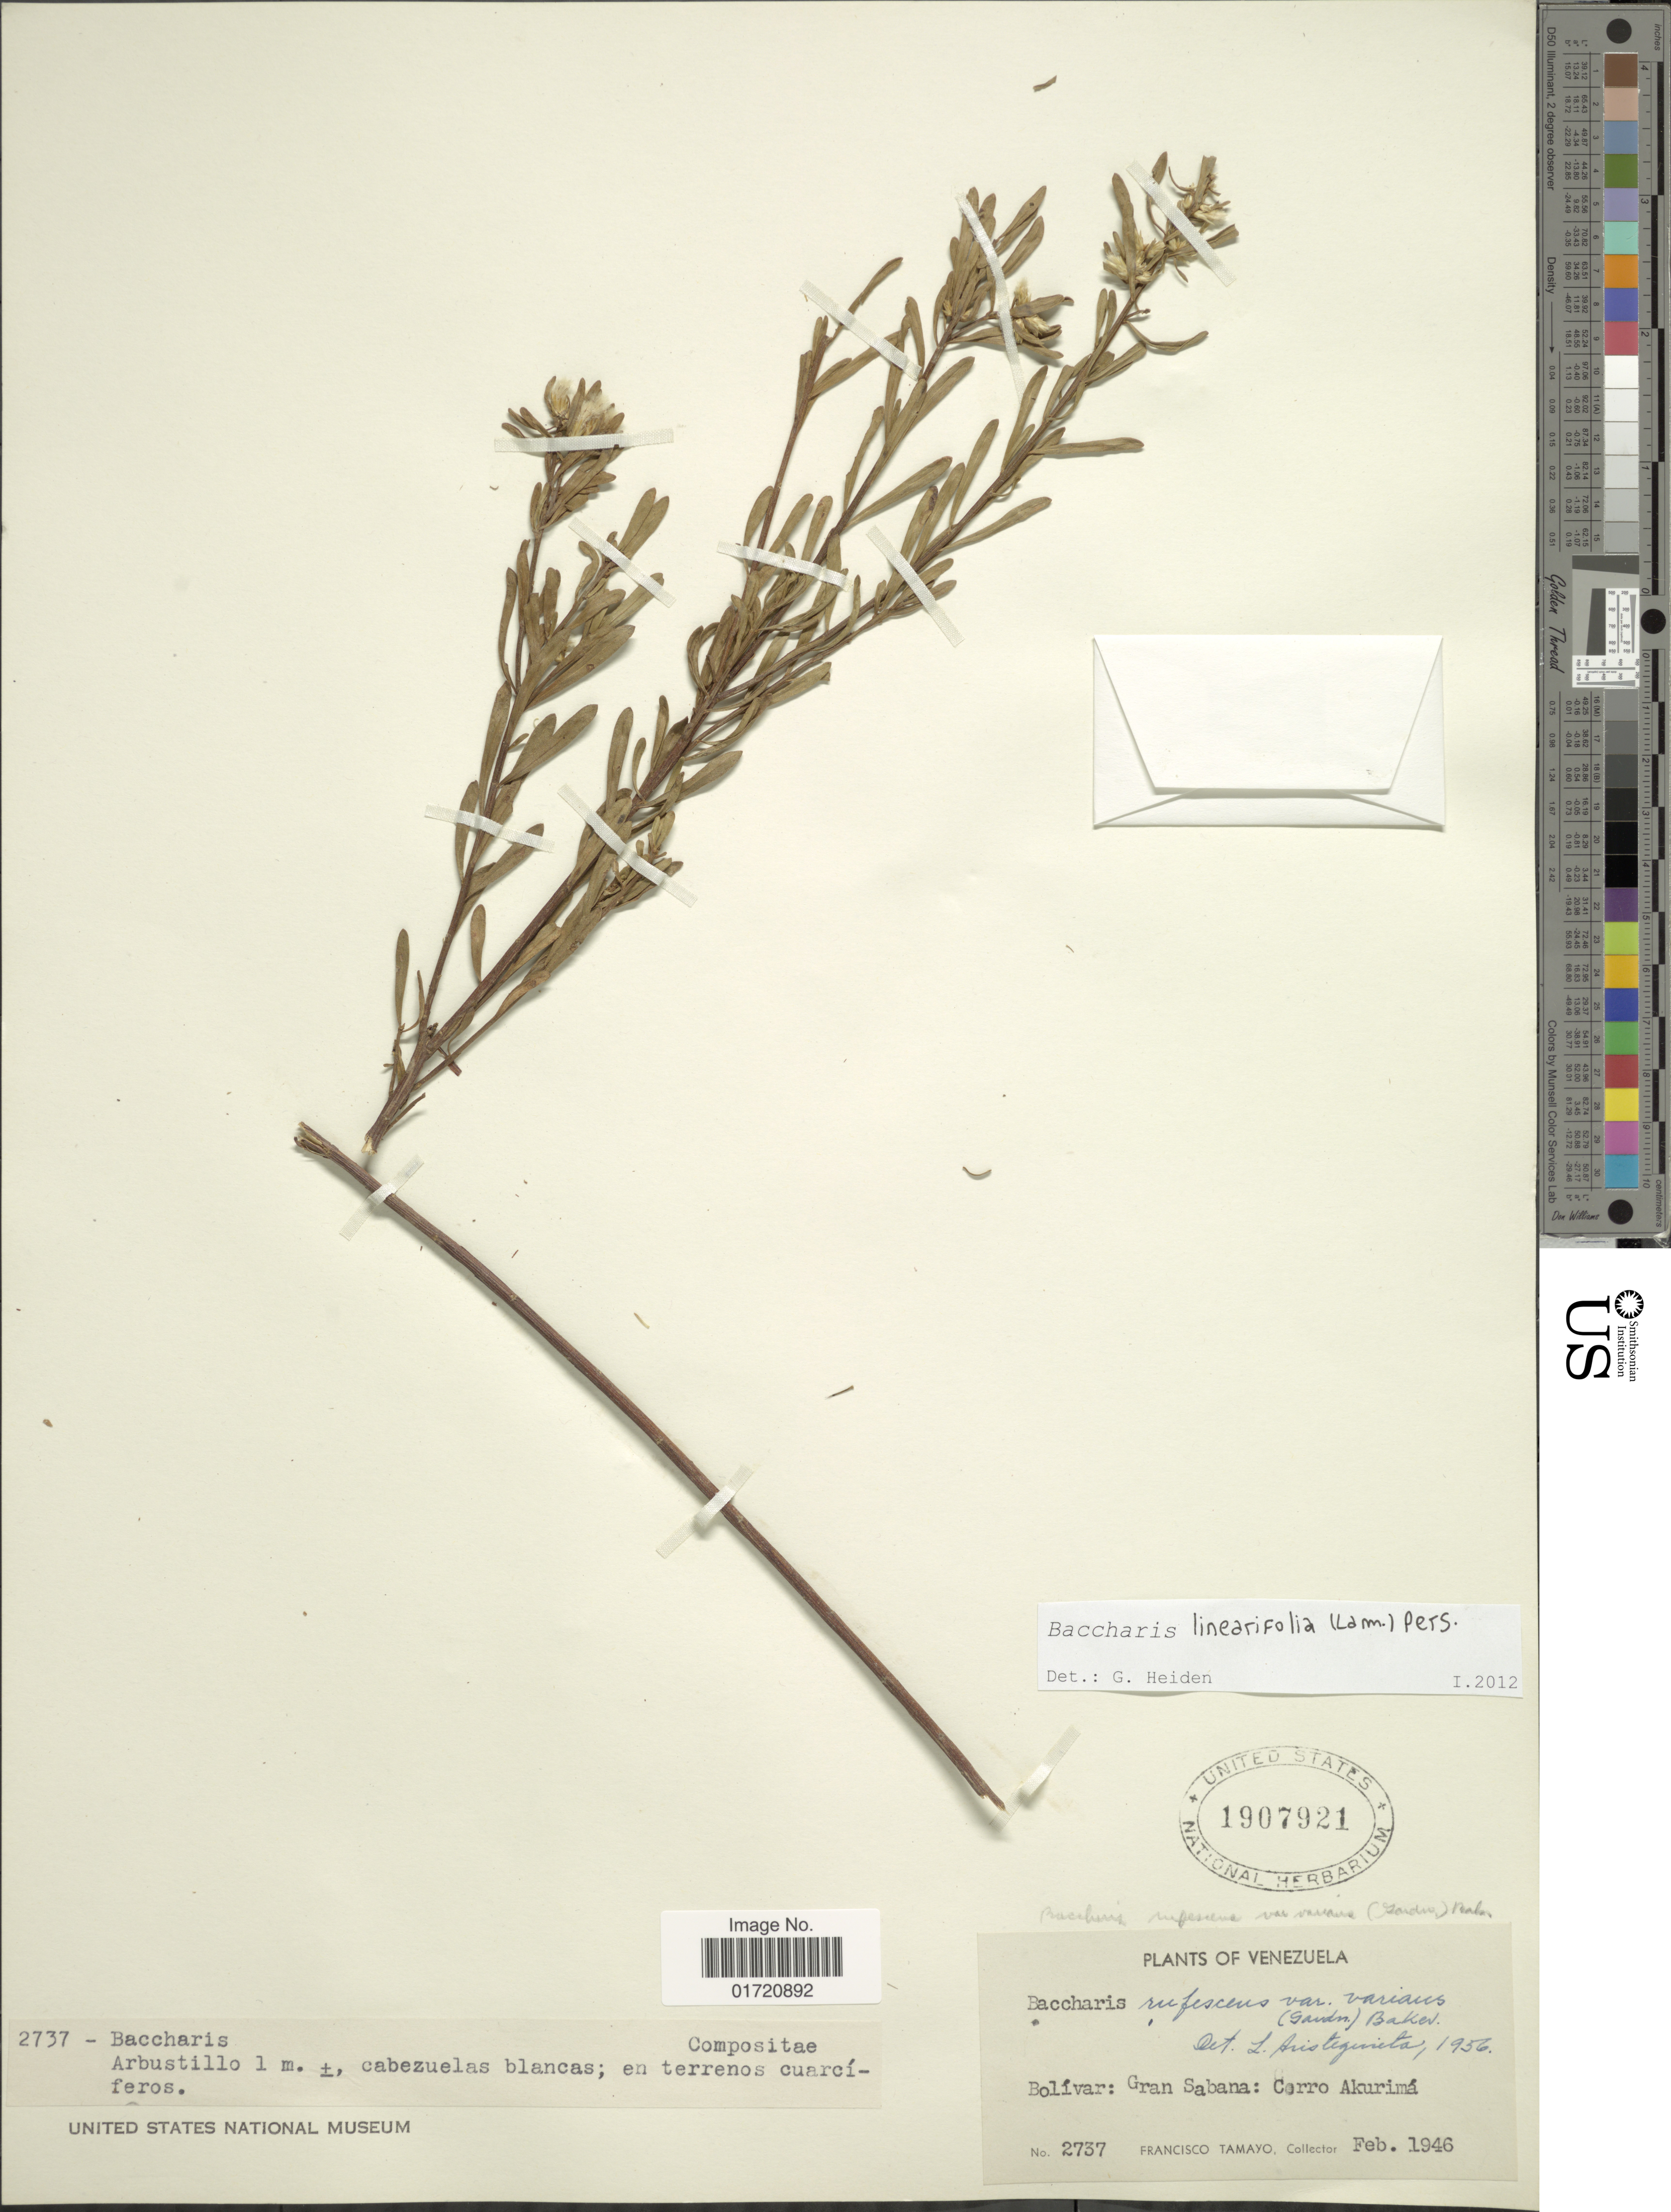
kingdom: Plantae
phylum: Tracheophyta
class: Magnoliopsida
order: Asterales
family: Asteraceae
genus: Baccharis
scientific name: Baccharis linearifolia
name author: (Lam.) Pers.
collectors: F. Tamayo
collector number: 2737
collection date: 1946-02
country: Venezuela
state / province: Bolivar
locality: Gran Sabana, Cerro Akurima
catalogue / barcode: US 1907921